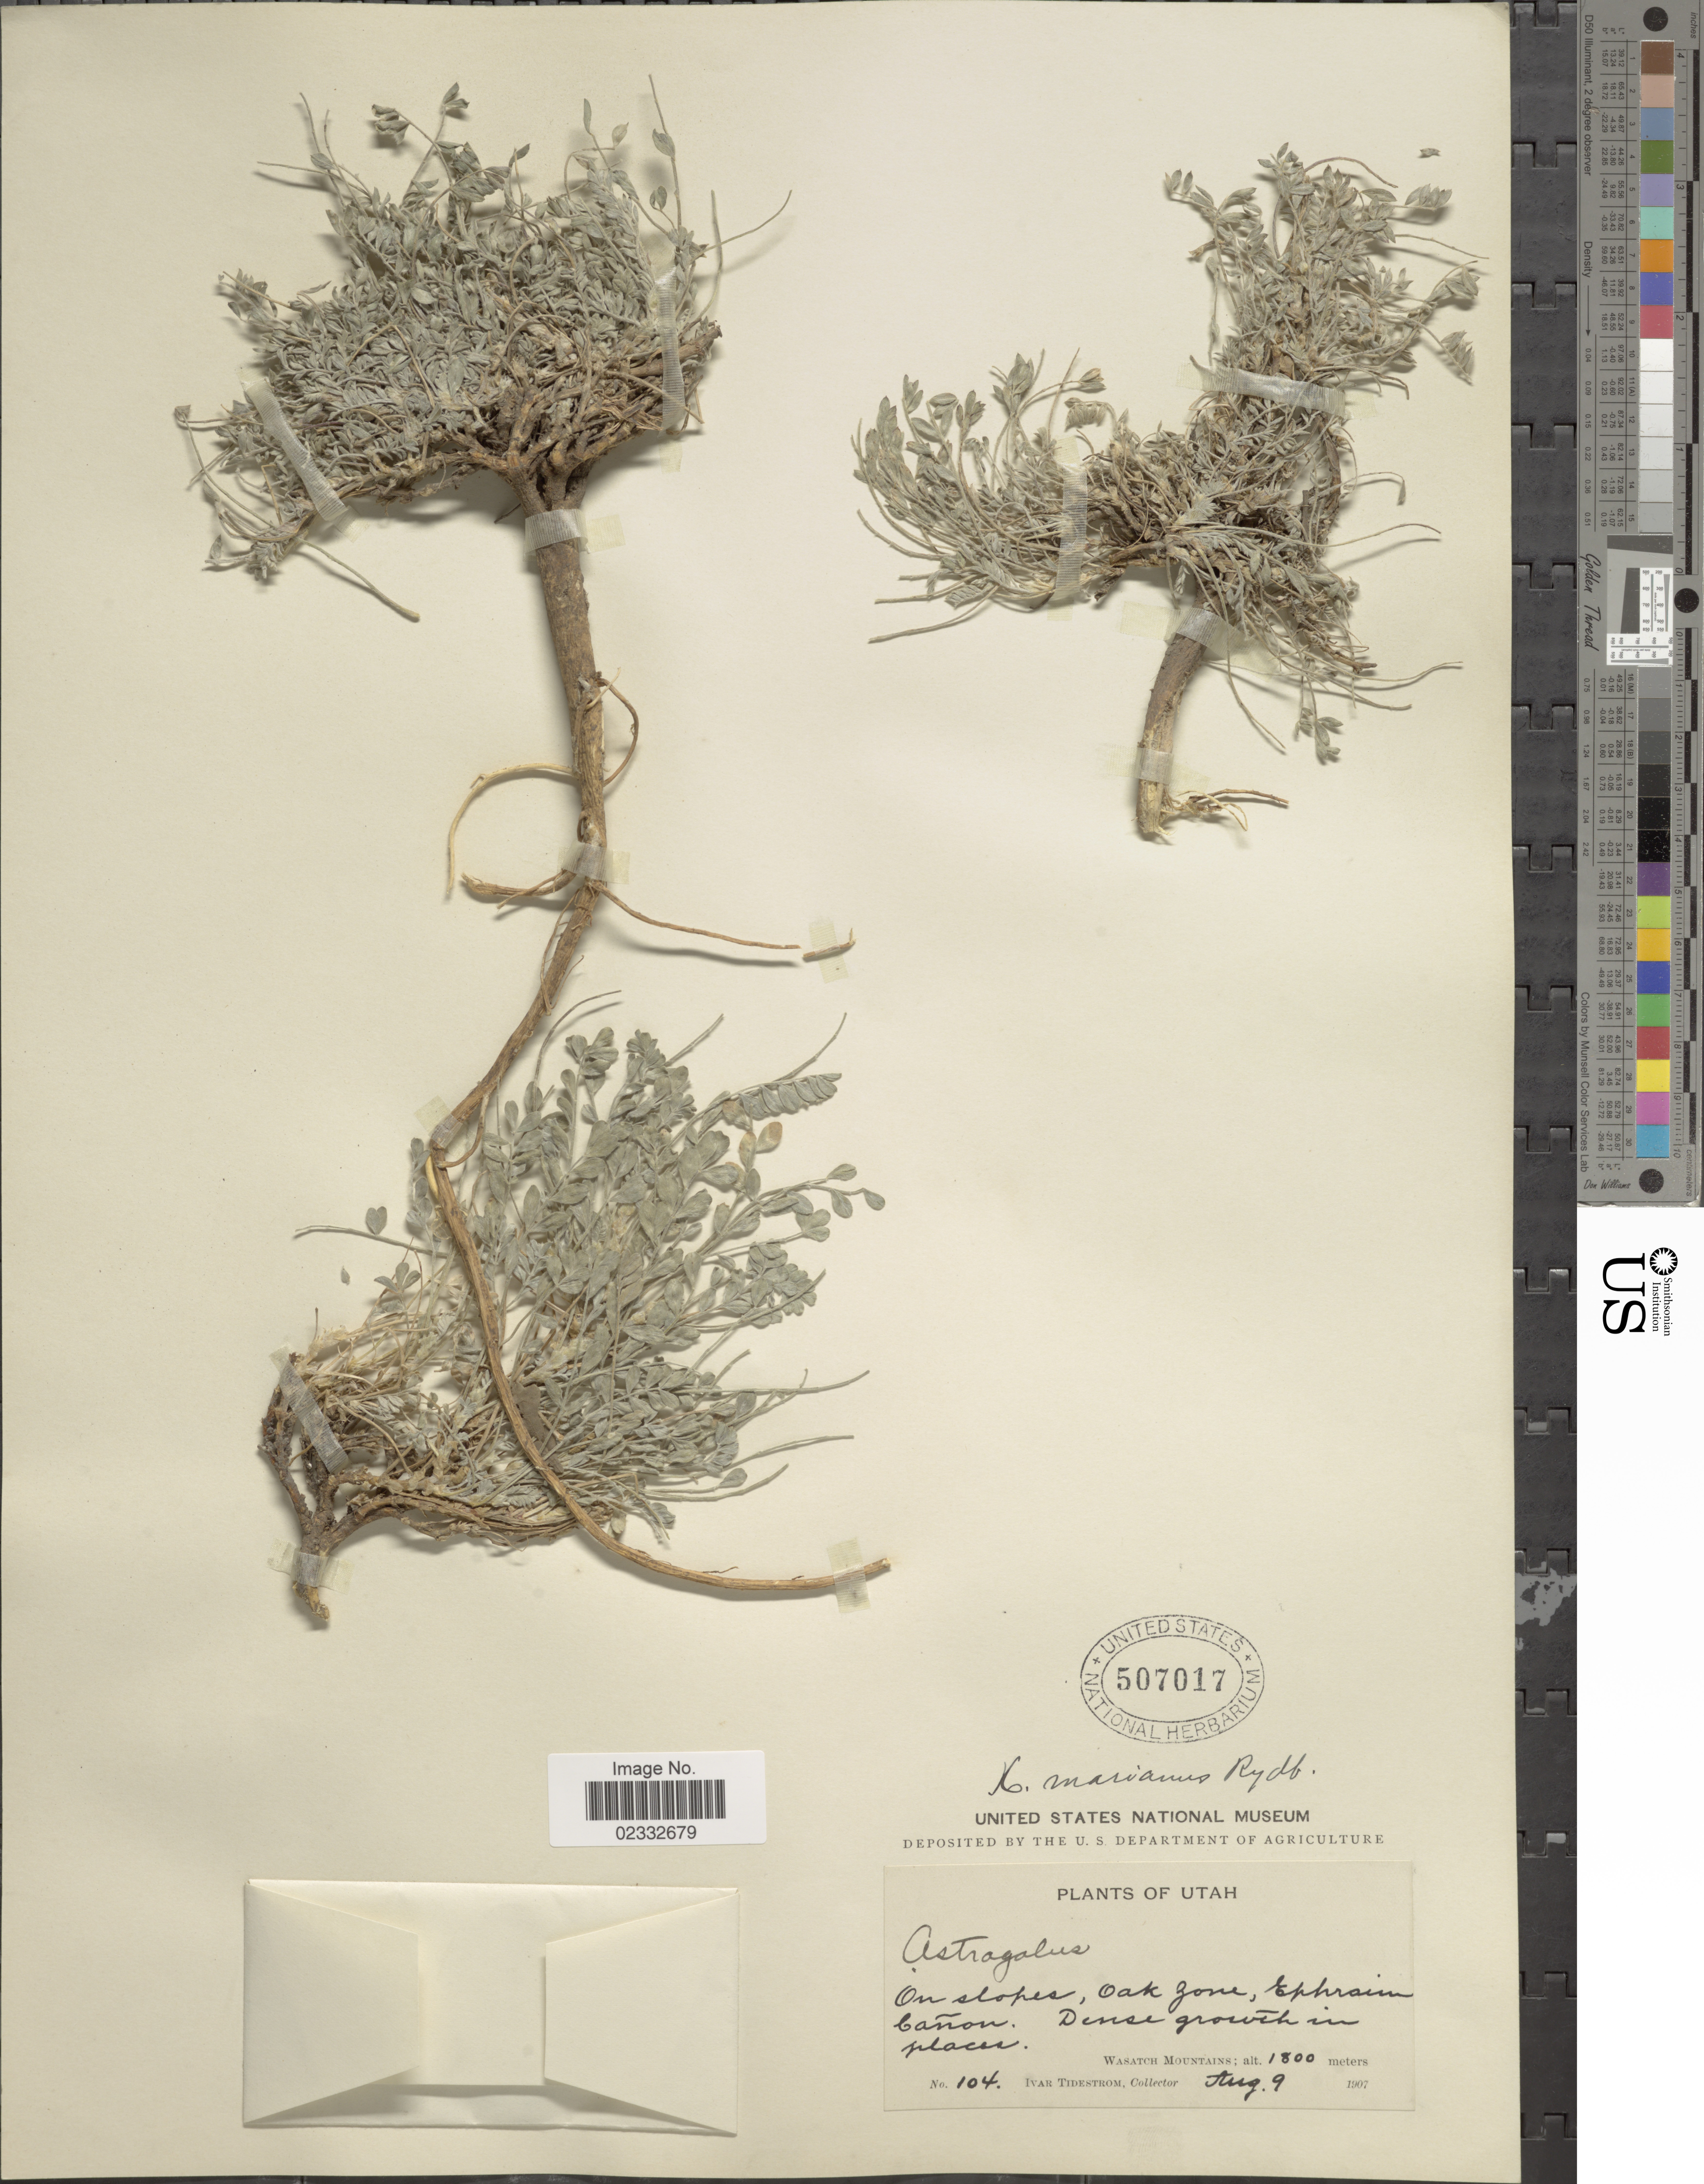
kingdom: Plantae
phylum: Tracheophyta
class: Magnoliopsida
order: Fabales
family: Fabaceae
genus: Astragalus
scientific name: Astragalus marianus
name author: Huber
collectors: I. F. Tidestrom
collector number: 104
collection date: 1907-08-09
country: United States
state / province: Utah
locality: On slopes, oak zone, Ephraim Canon, Wasatch Mountain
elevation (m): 1800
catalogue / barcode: US 507017